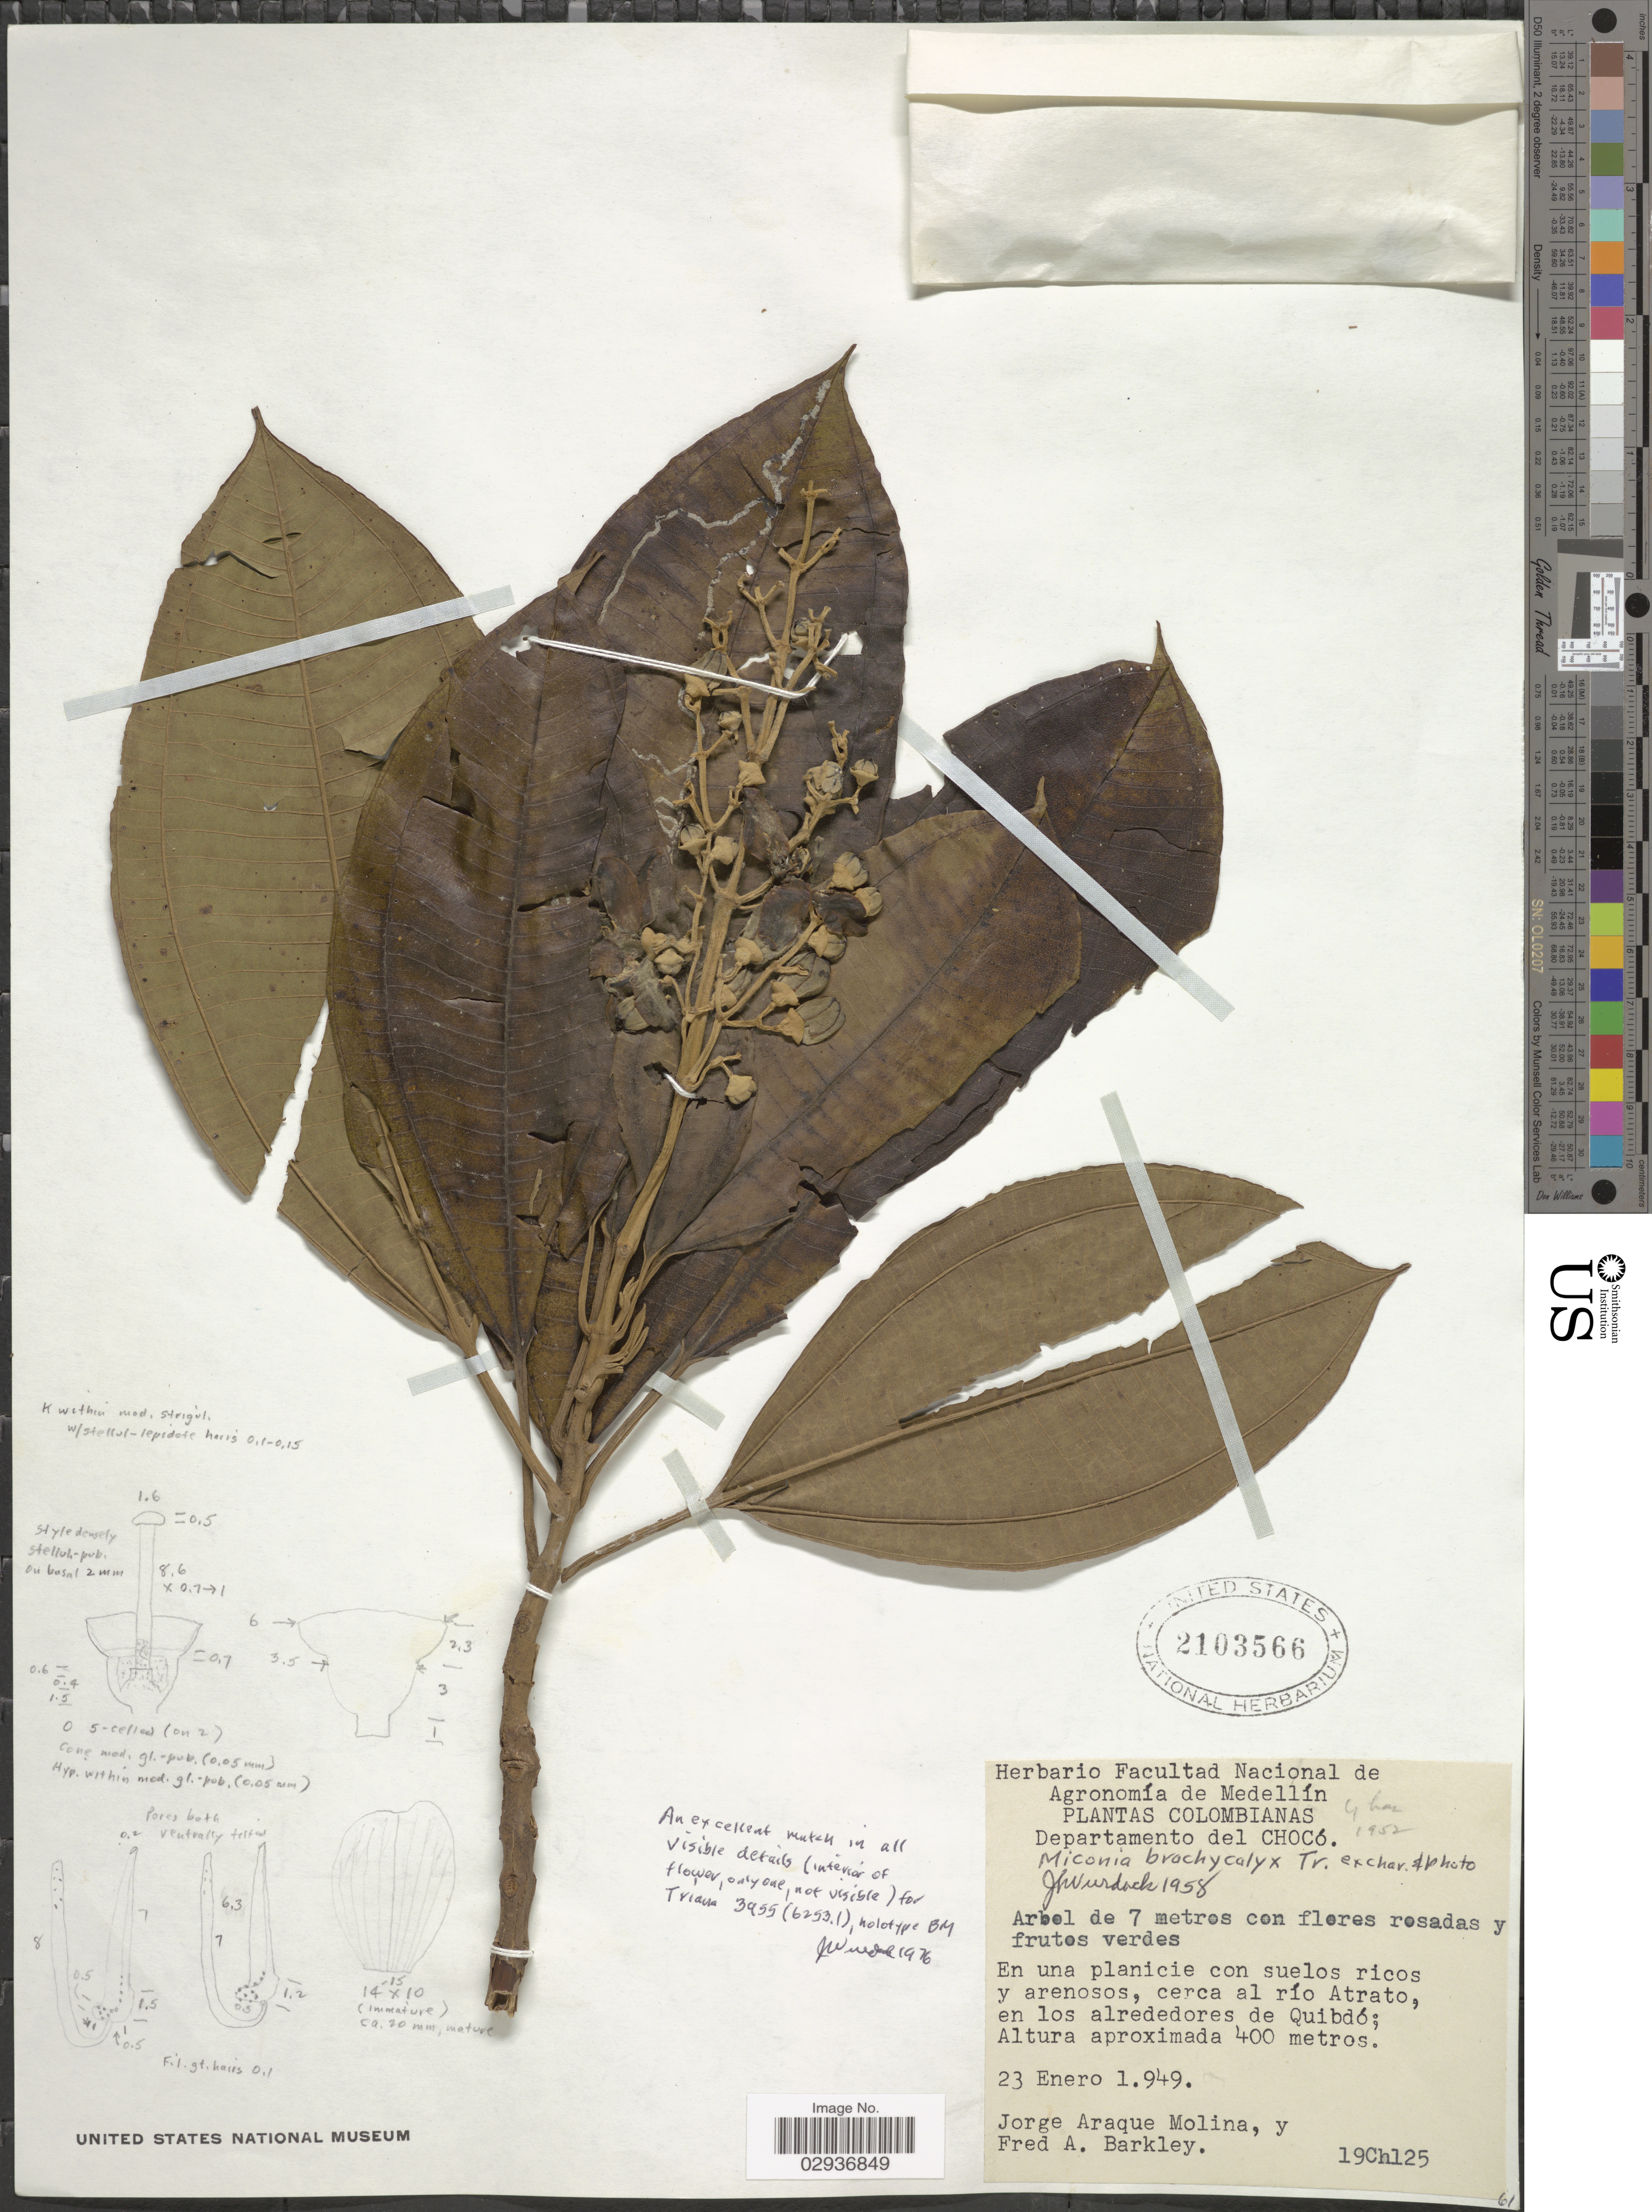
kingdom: Plantae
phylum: Tracheophyta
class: Magnoliopsida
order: Myrtales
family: Melastomataceae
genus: Miconia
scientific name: Miconia brachycalyx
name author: Triana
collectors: J. Araque Molina & F. A. Barkley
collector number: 19Ch125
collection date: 1949-01-23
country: Colombia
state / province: Chocó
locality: Departamento del Chocó. Cerca al río Atrato, en los alrededores de Quibdó.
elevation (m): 400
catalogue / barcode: US 2103566